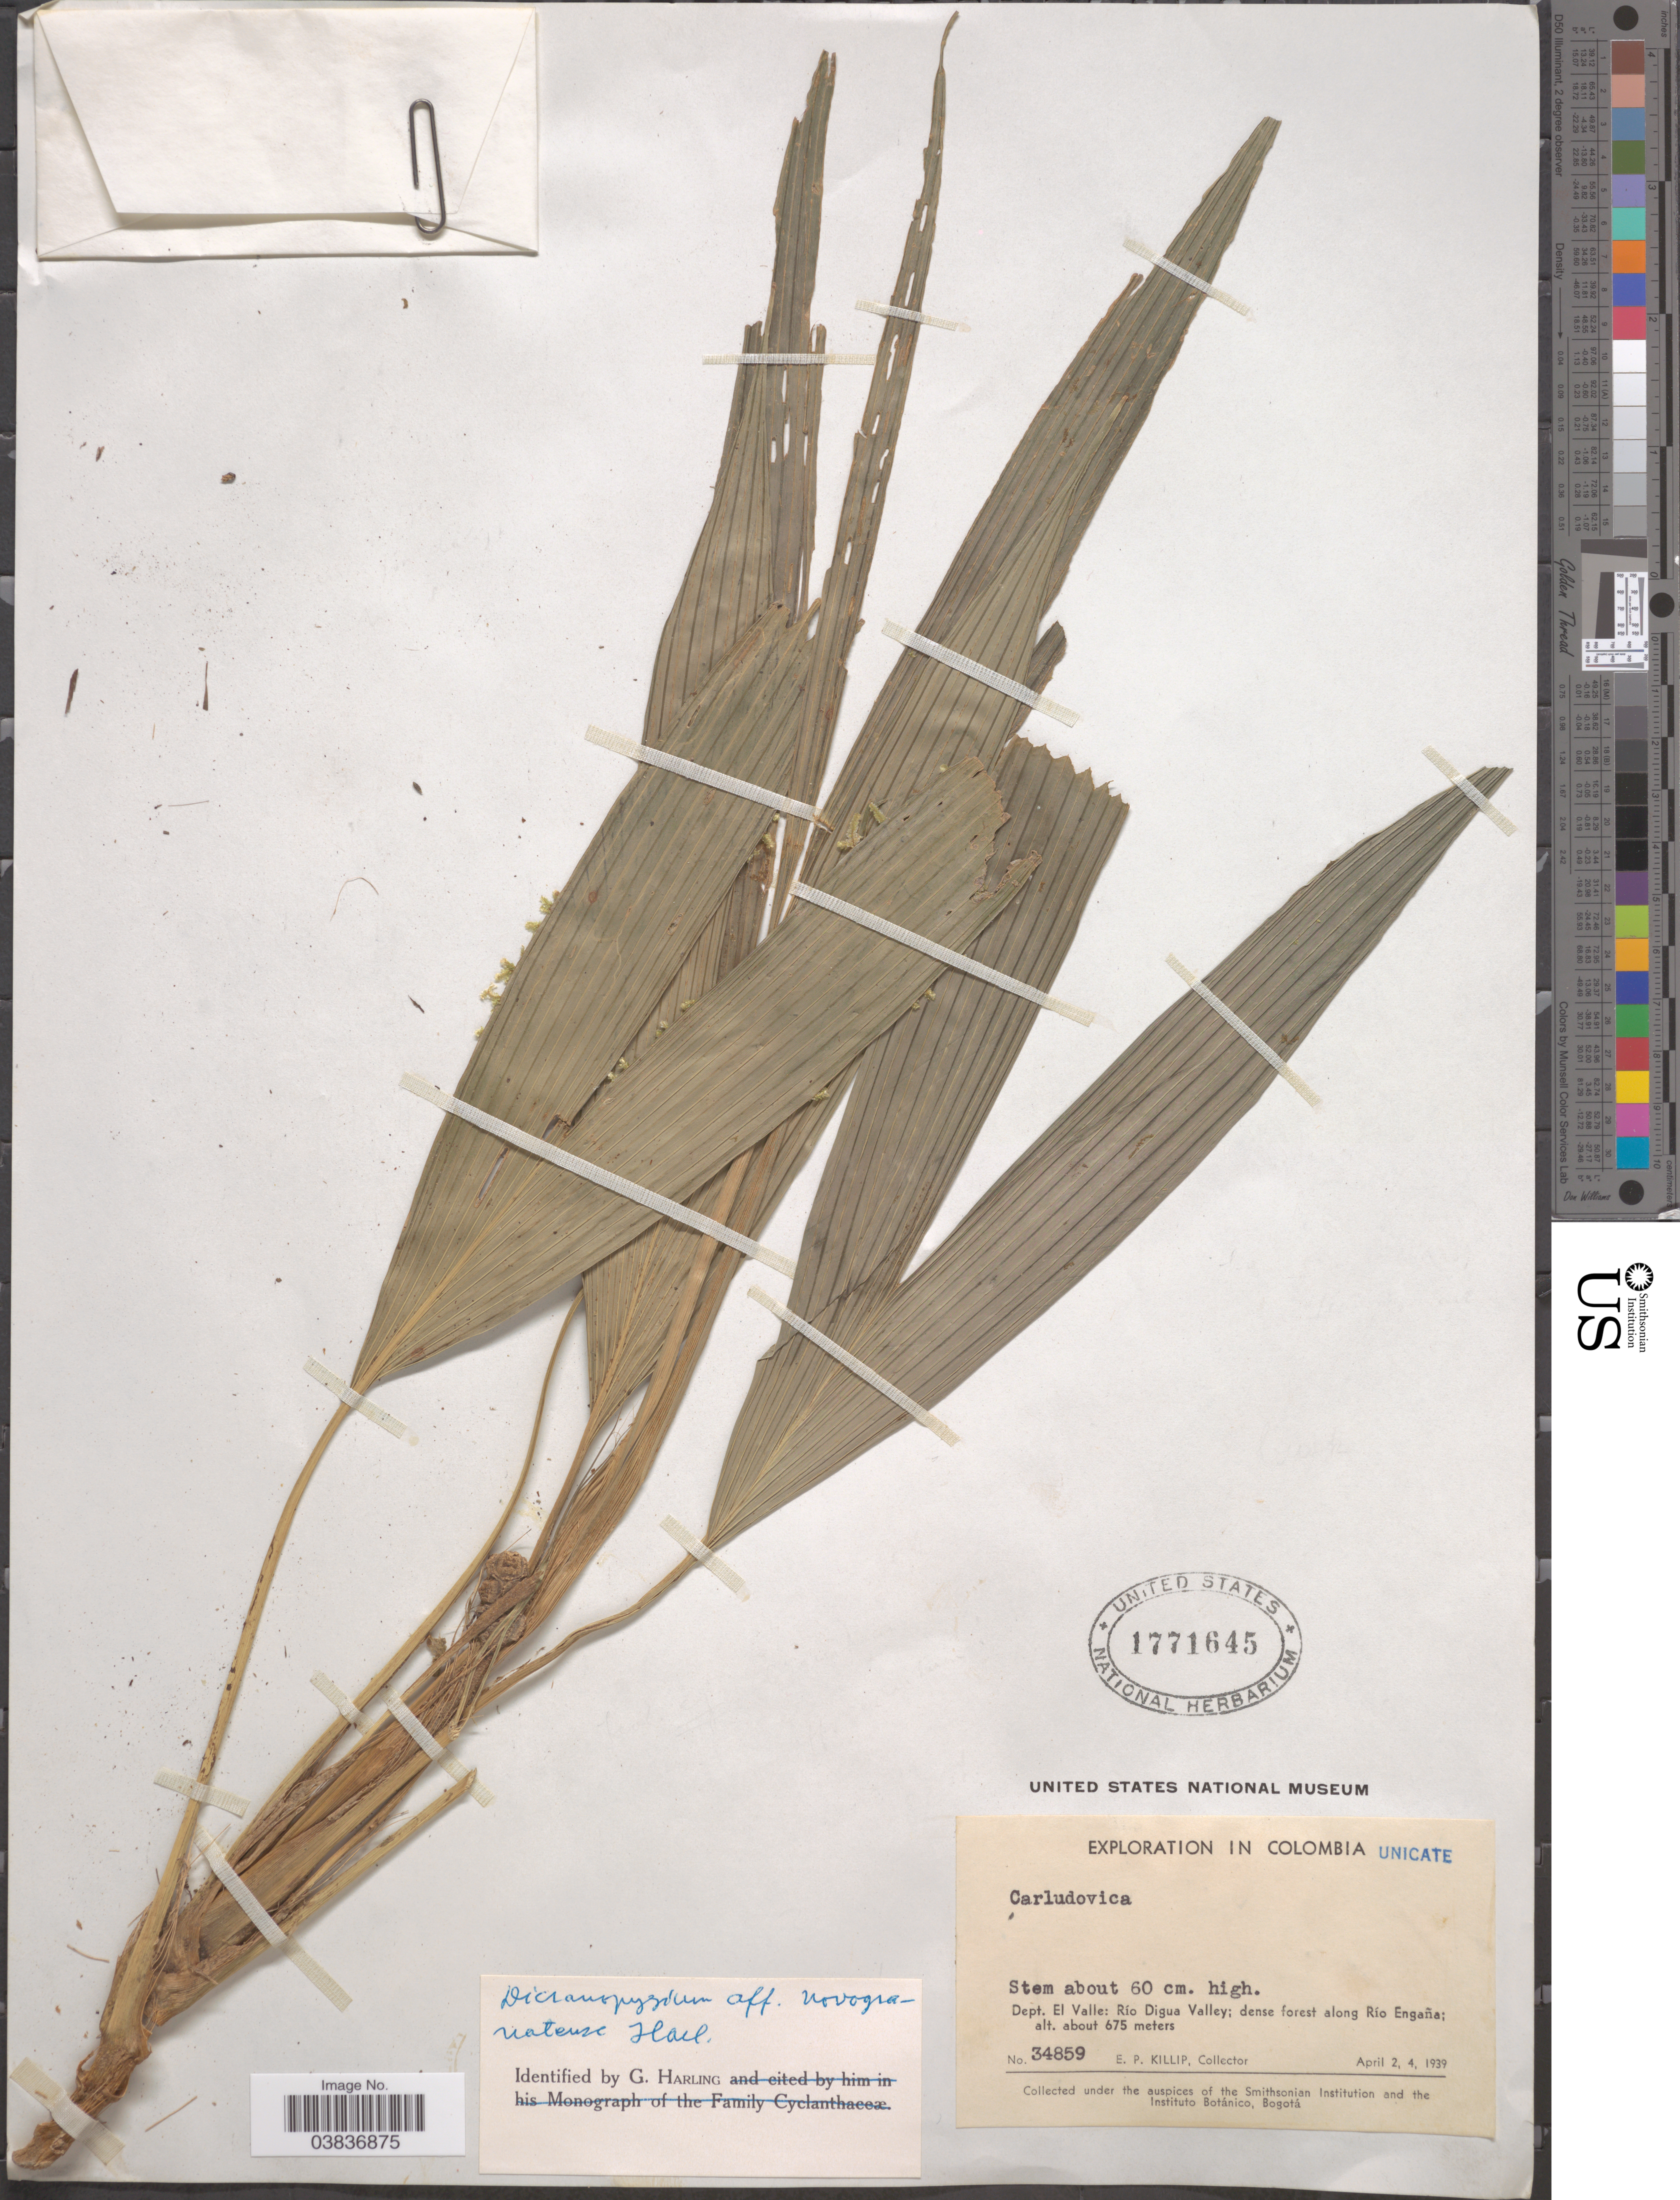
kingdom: Plantae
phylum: Tracheophyta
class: Liliopsida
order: Pandanales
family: Cyclanthaceae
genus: Dicranopygium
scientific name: Dicranopygium novogranatense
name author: Harling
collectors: E. P. Killip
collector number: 34859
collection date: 1939-04-02/1939-04-04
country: Colombia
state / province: Valle del Cauca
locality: Dept. El Valle: Río Digua Valley; dense forest along Río Engaña.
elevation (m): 675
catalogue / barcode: US 1771645